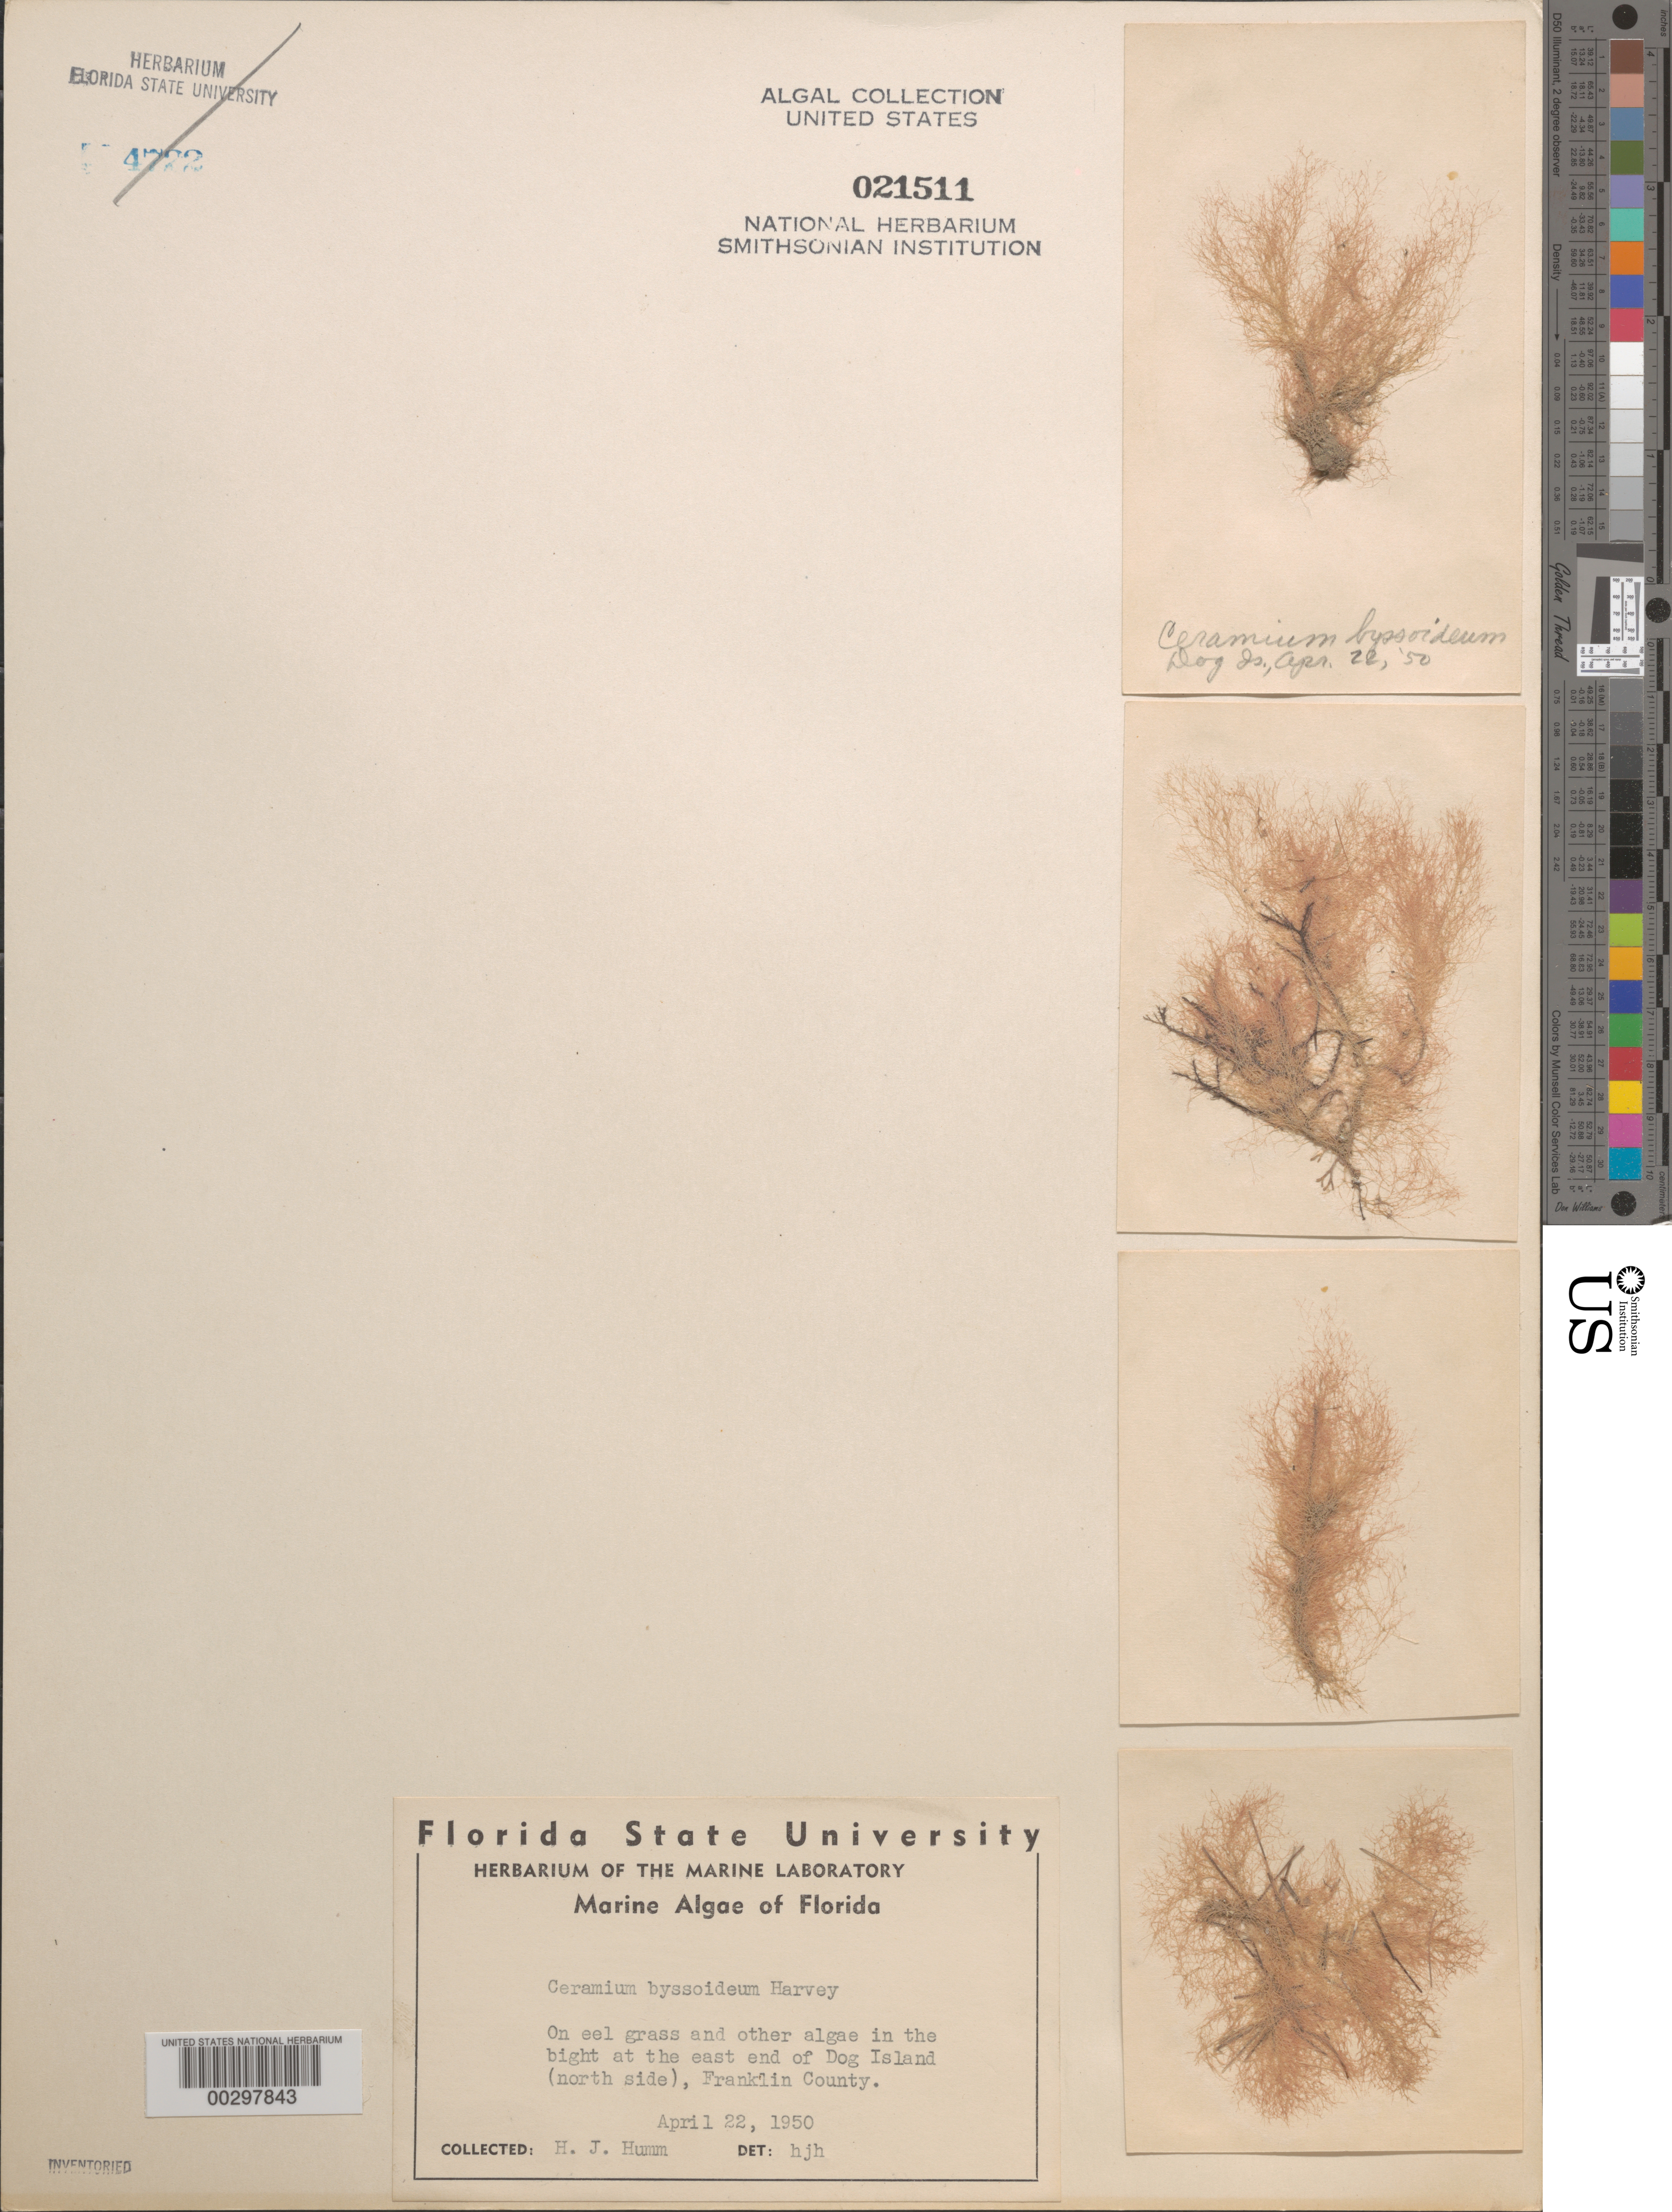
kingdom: Plantae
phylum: Rhodophyta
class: Florideophyceae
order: Ceramiales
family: Ceramiaceae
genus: Ceramium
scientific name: Ceramium byssoideum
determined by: Humm, Harold J.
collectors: H. J. Humm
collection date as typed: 22 Apr 1950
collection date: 1950-04-22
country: United States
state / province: Florida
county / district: Franklin County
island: Dog Island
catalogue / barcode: US 21511